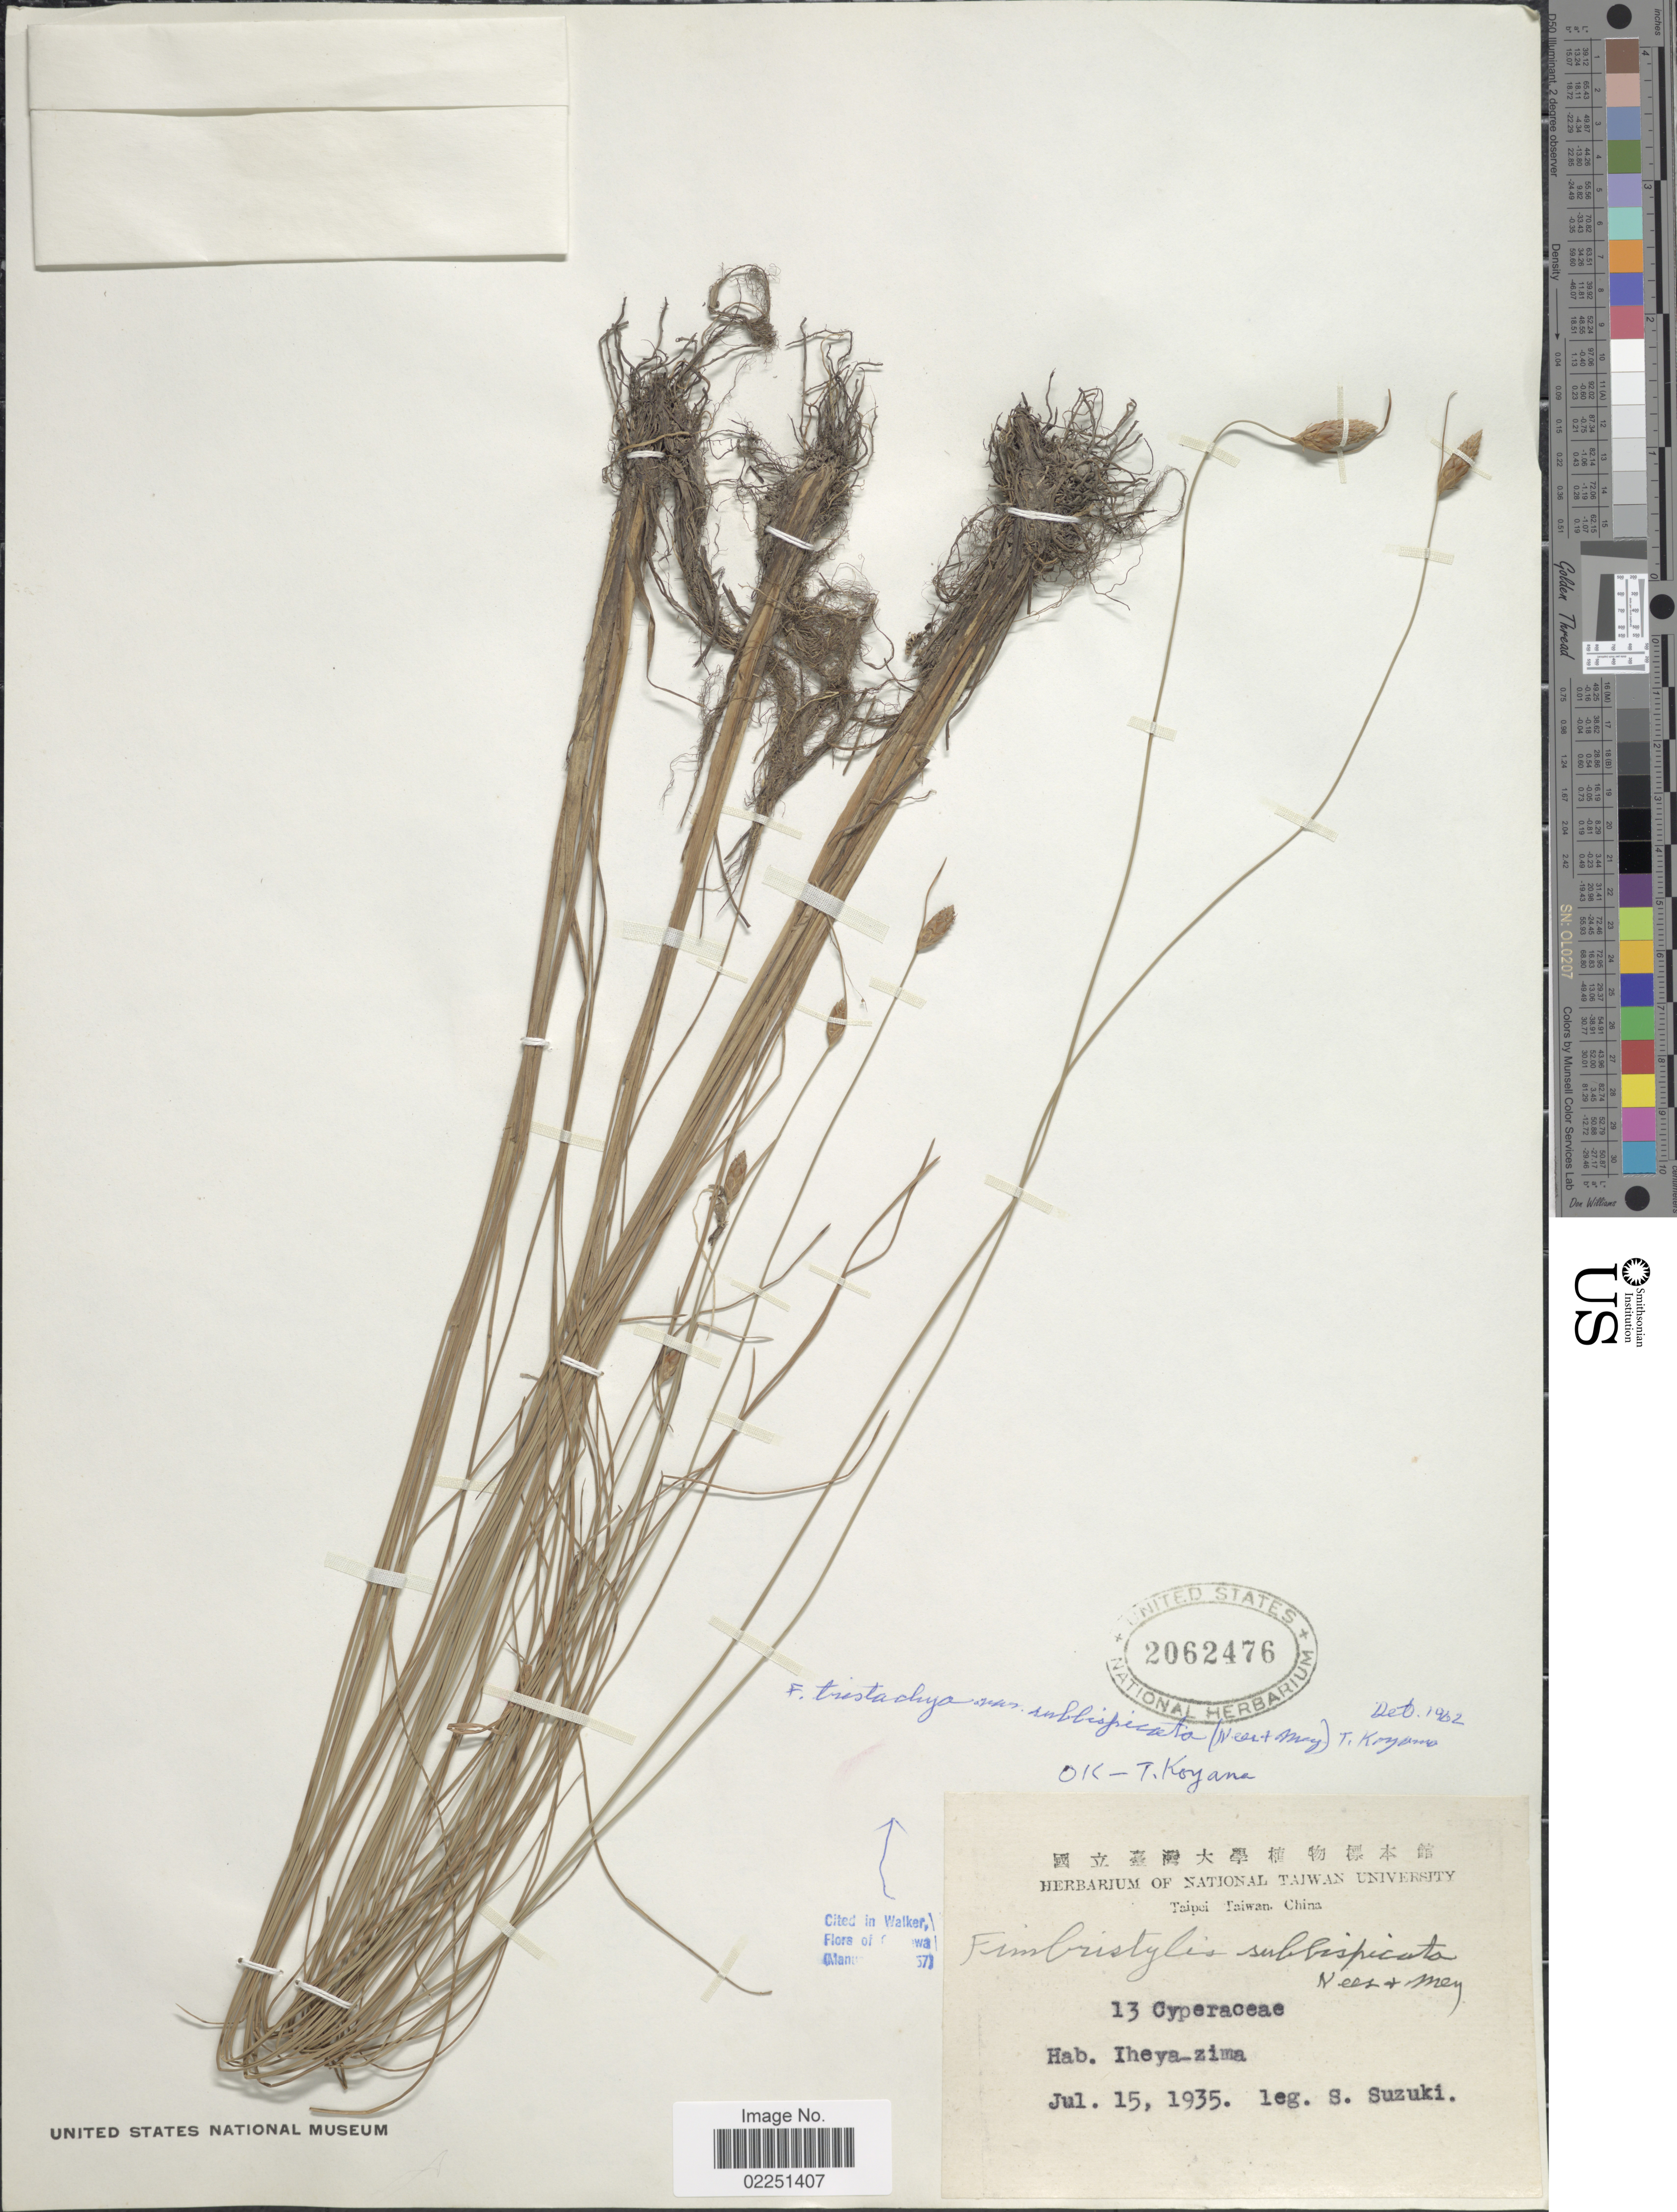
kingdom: Plantae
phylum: Tracheophyta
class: Liliopsida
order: Poales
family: Cyperaceae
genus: Fimbristylis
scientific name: Fimbristylis subbispicata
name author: Nees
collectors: S. Suzuki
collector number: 13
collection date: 1935-07-15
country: Japan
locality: Iheya-zima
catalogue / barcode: US 2062476